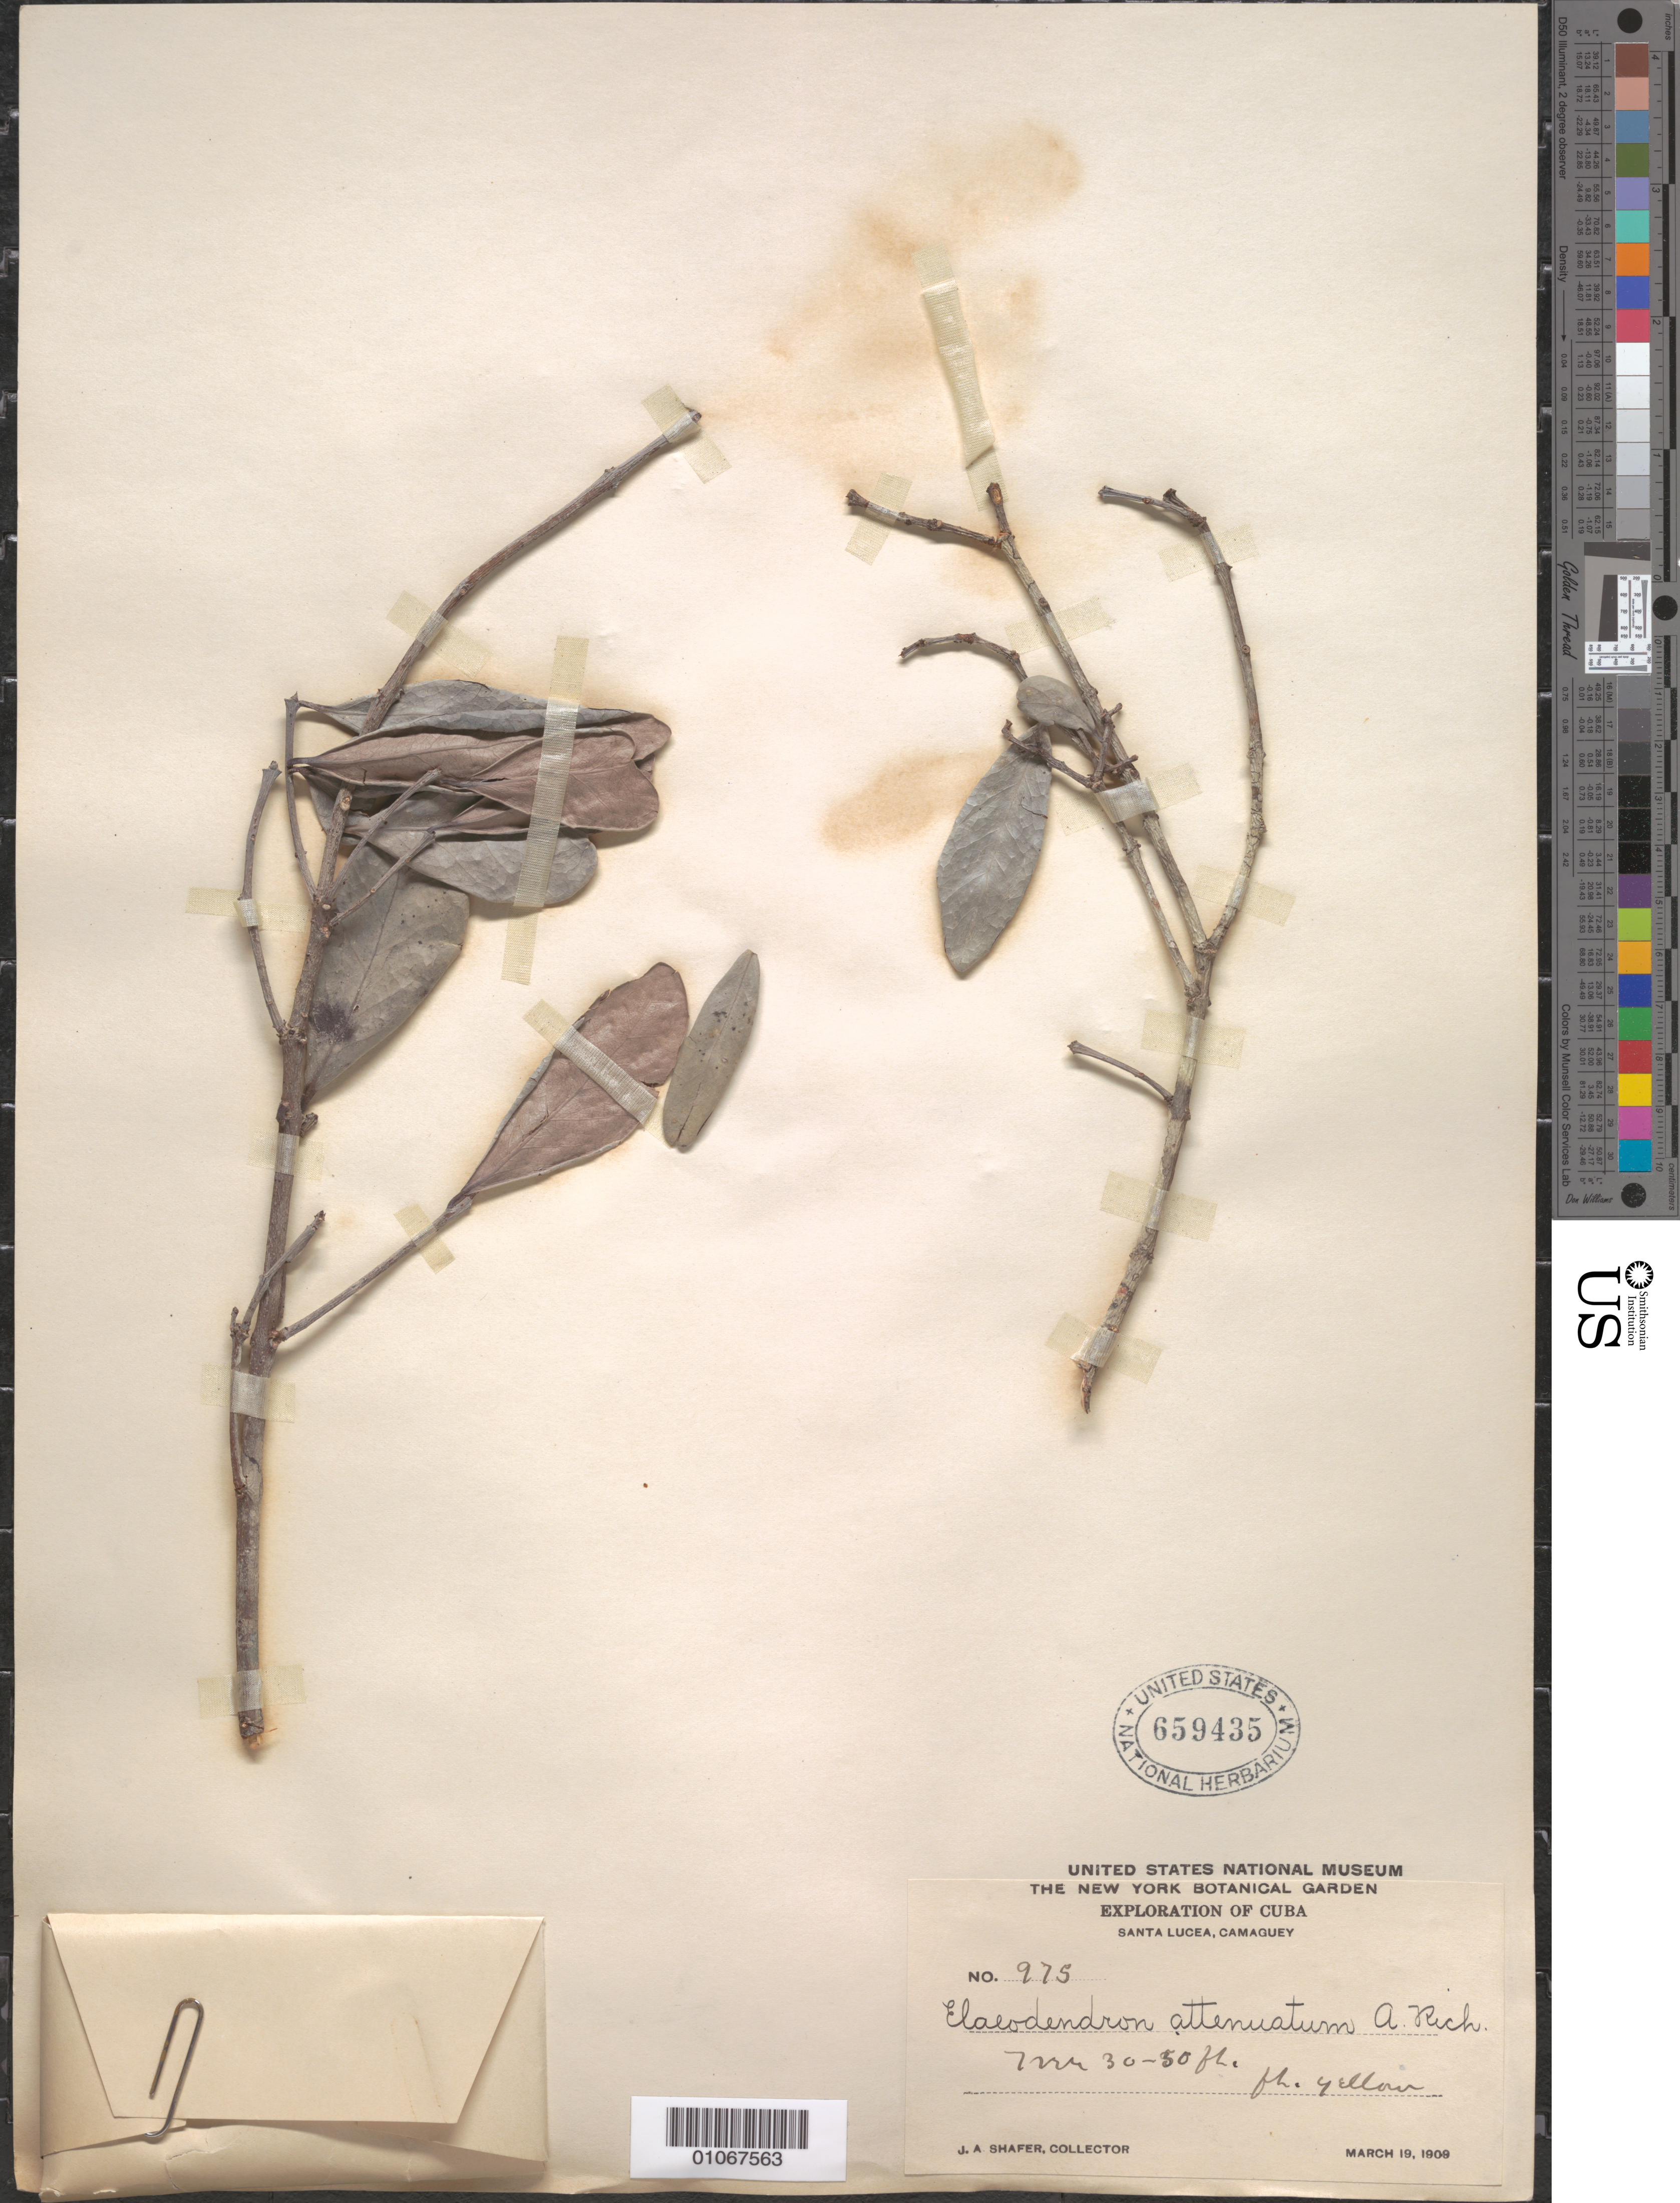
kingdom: Plantae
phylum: Tracheophyta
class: Magnoliopsida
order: Celastrales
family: Celastraceae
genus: Elaeodendron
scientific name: Elaeodendron attenuatum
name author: A. Rich.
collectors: J. A. Shafer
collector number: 975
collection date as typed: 10 Mar 1909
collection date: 1909-03-10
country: Cuba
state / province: Camagüey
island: Cuba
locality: Camagüey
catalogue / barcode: US 659435